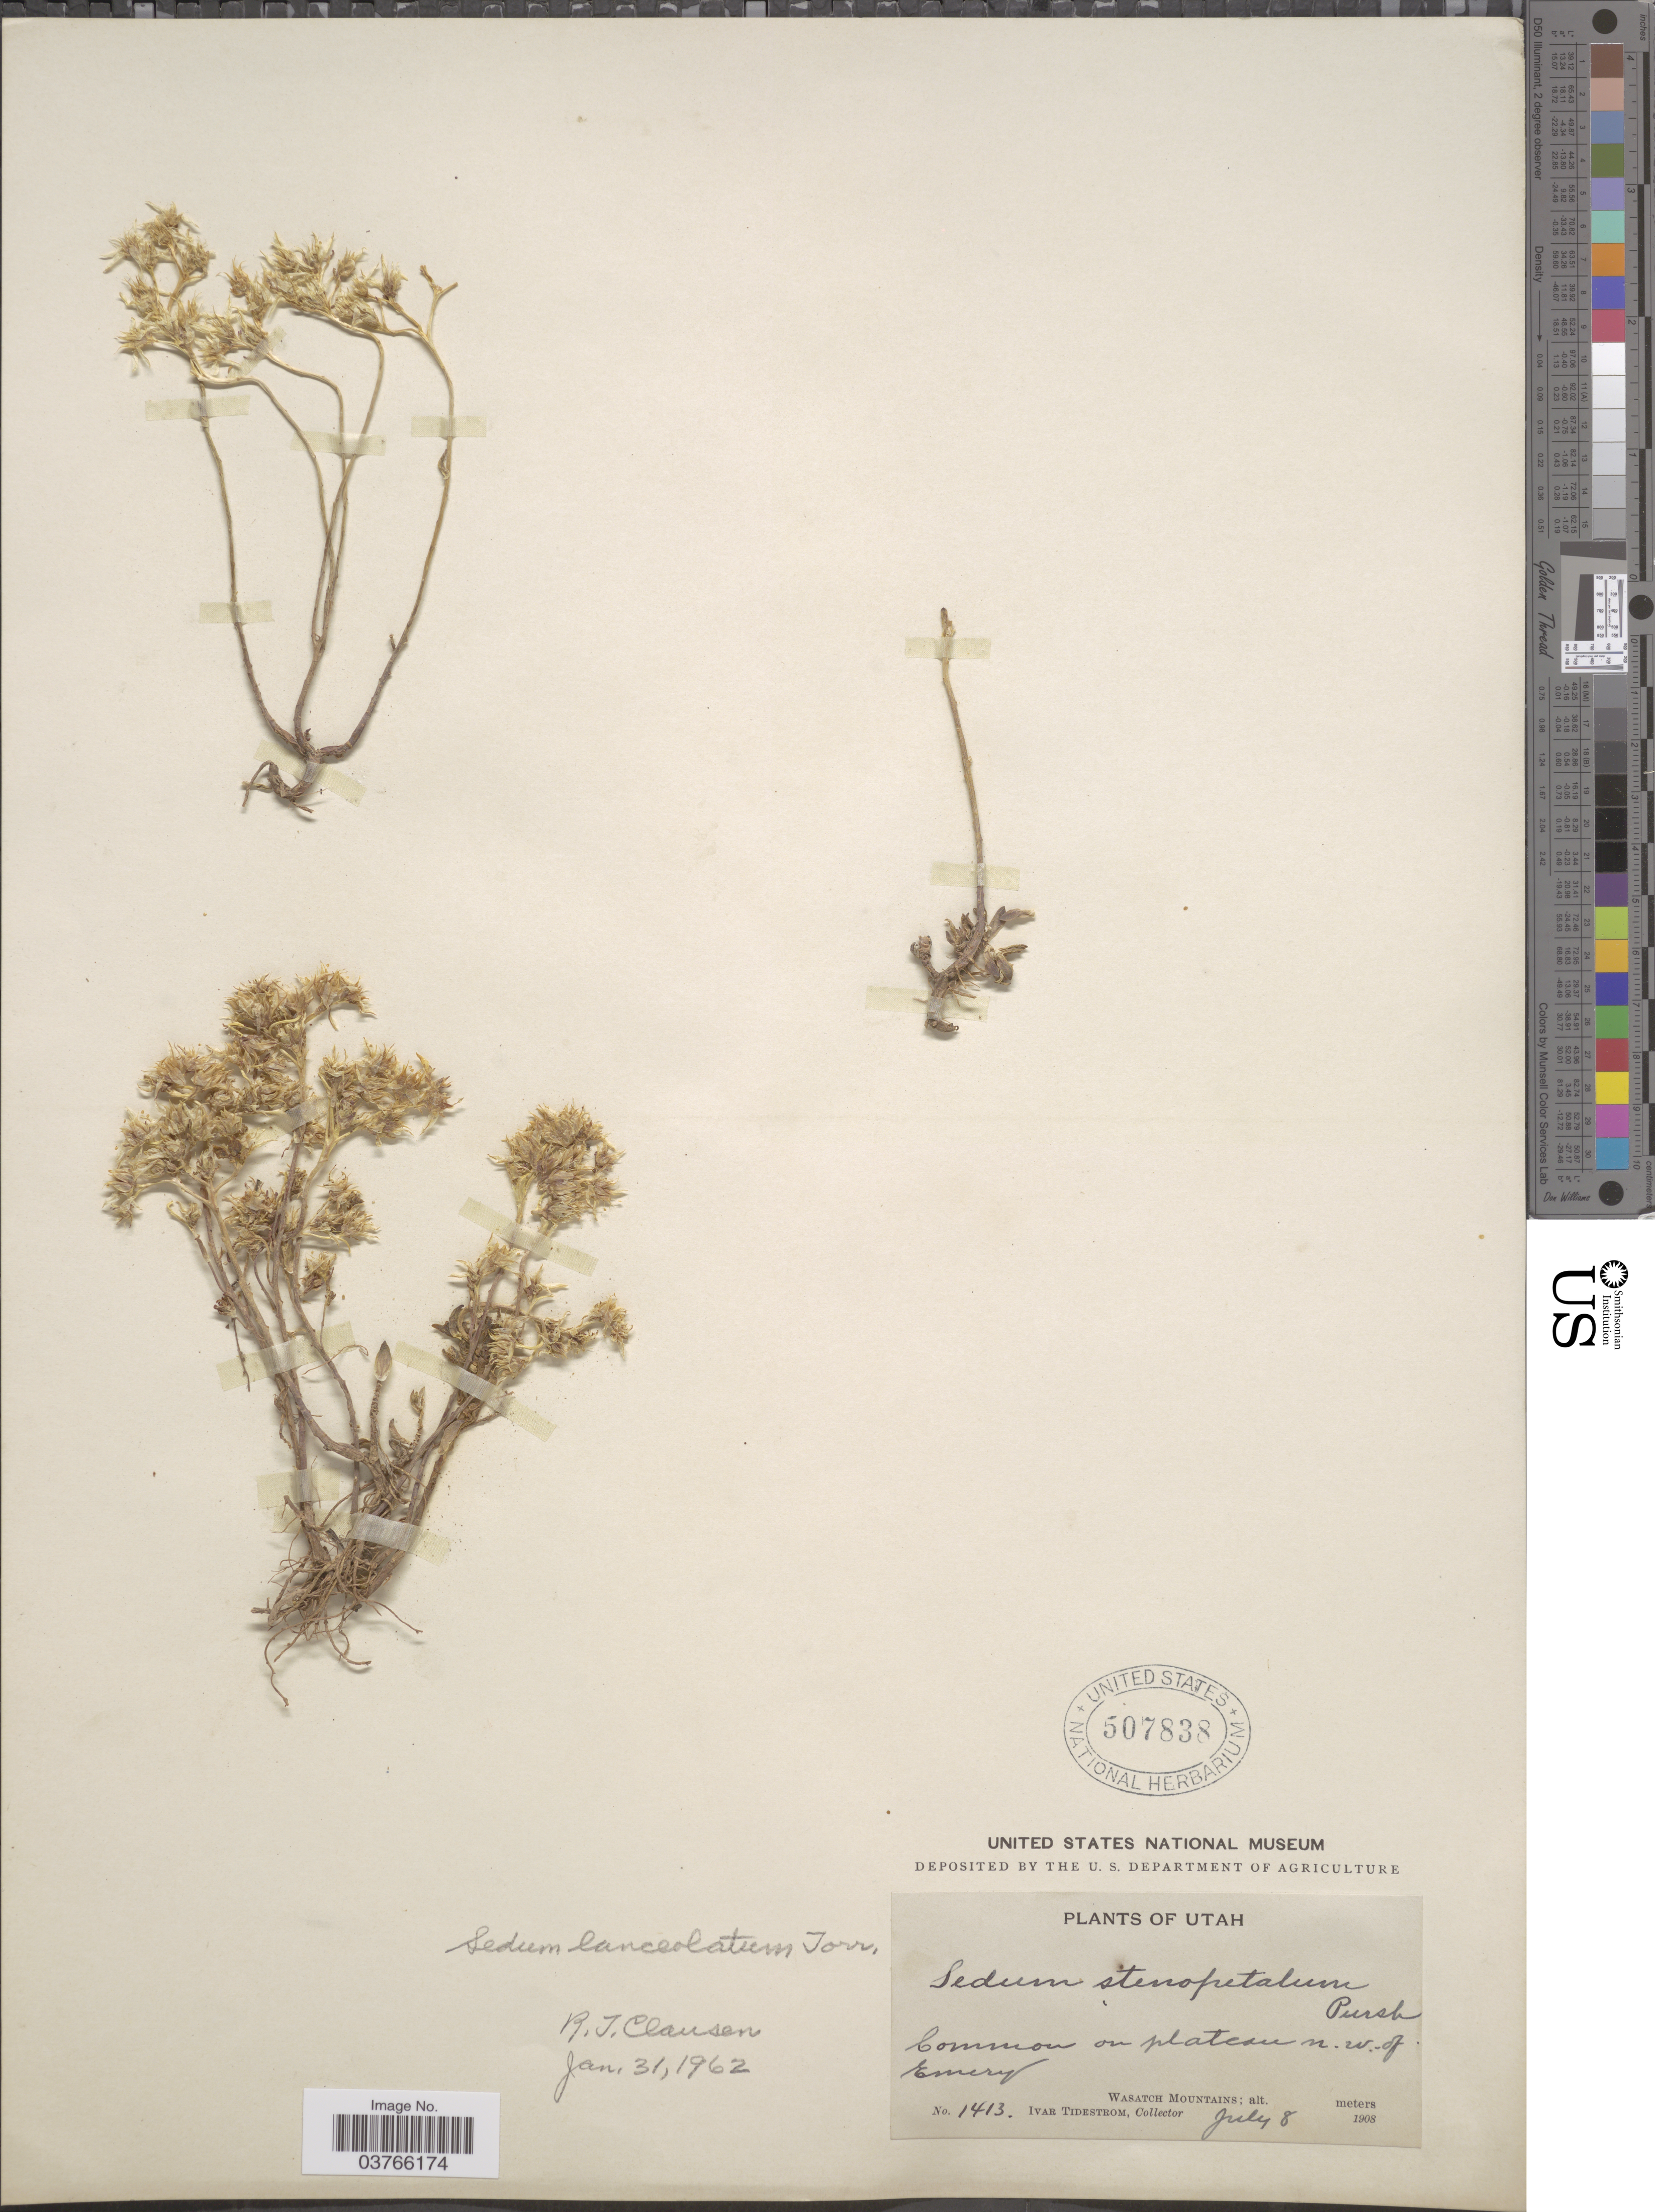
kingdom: Plantae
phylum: Tracheophyta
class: Magnoliopsida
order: Saxifragales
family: Crassulaceae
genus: Sedum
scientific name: Sedum lanceolatum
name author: Torr.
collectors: I. F. Tidestrom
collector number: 1413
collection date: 1908-07-08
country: United States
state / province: Utah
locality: Common on plateau n.w. of Emery. Wasatch Mountains.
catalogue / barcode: US 507838